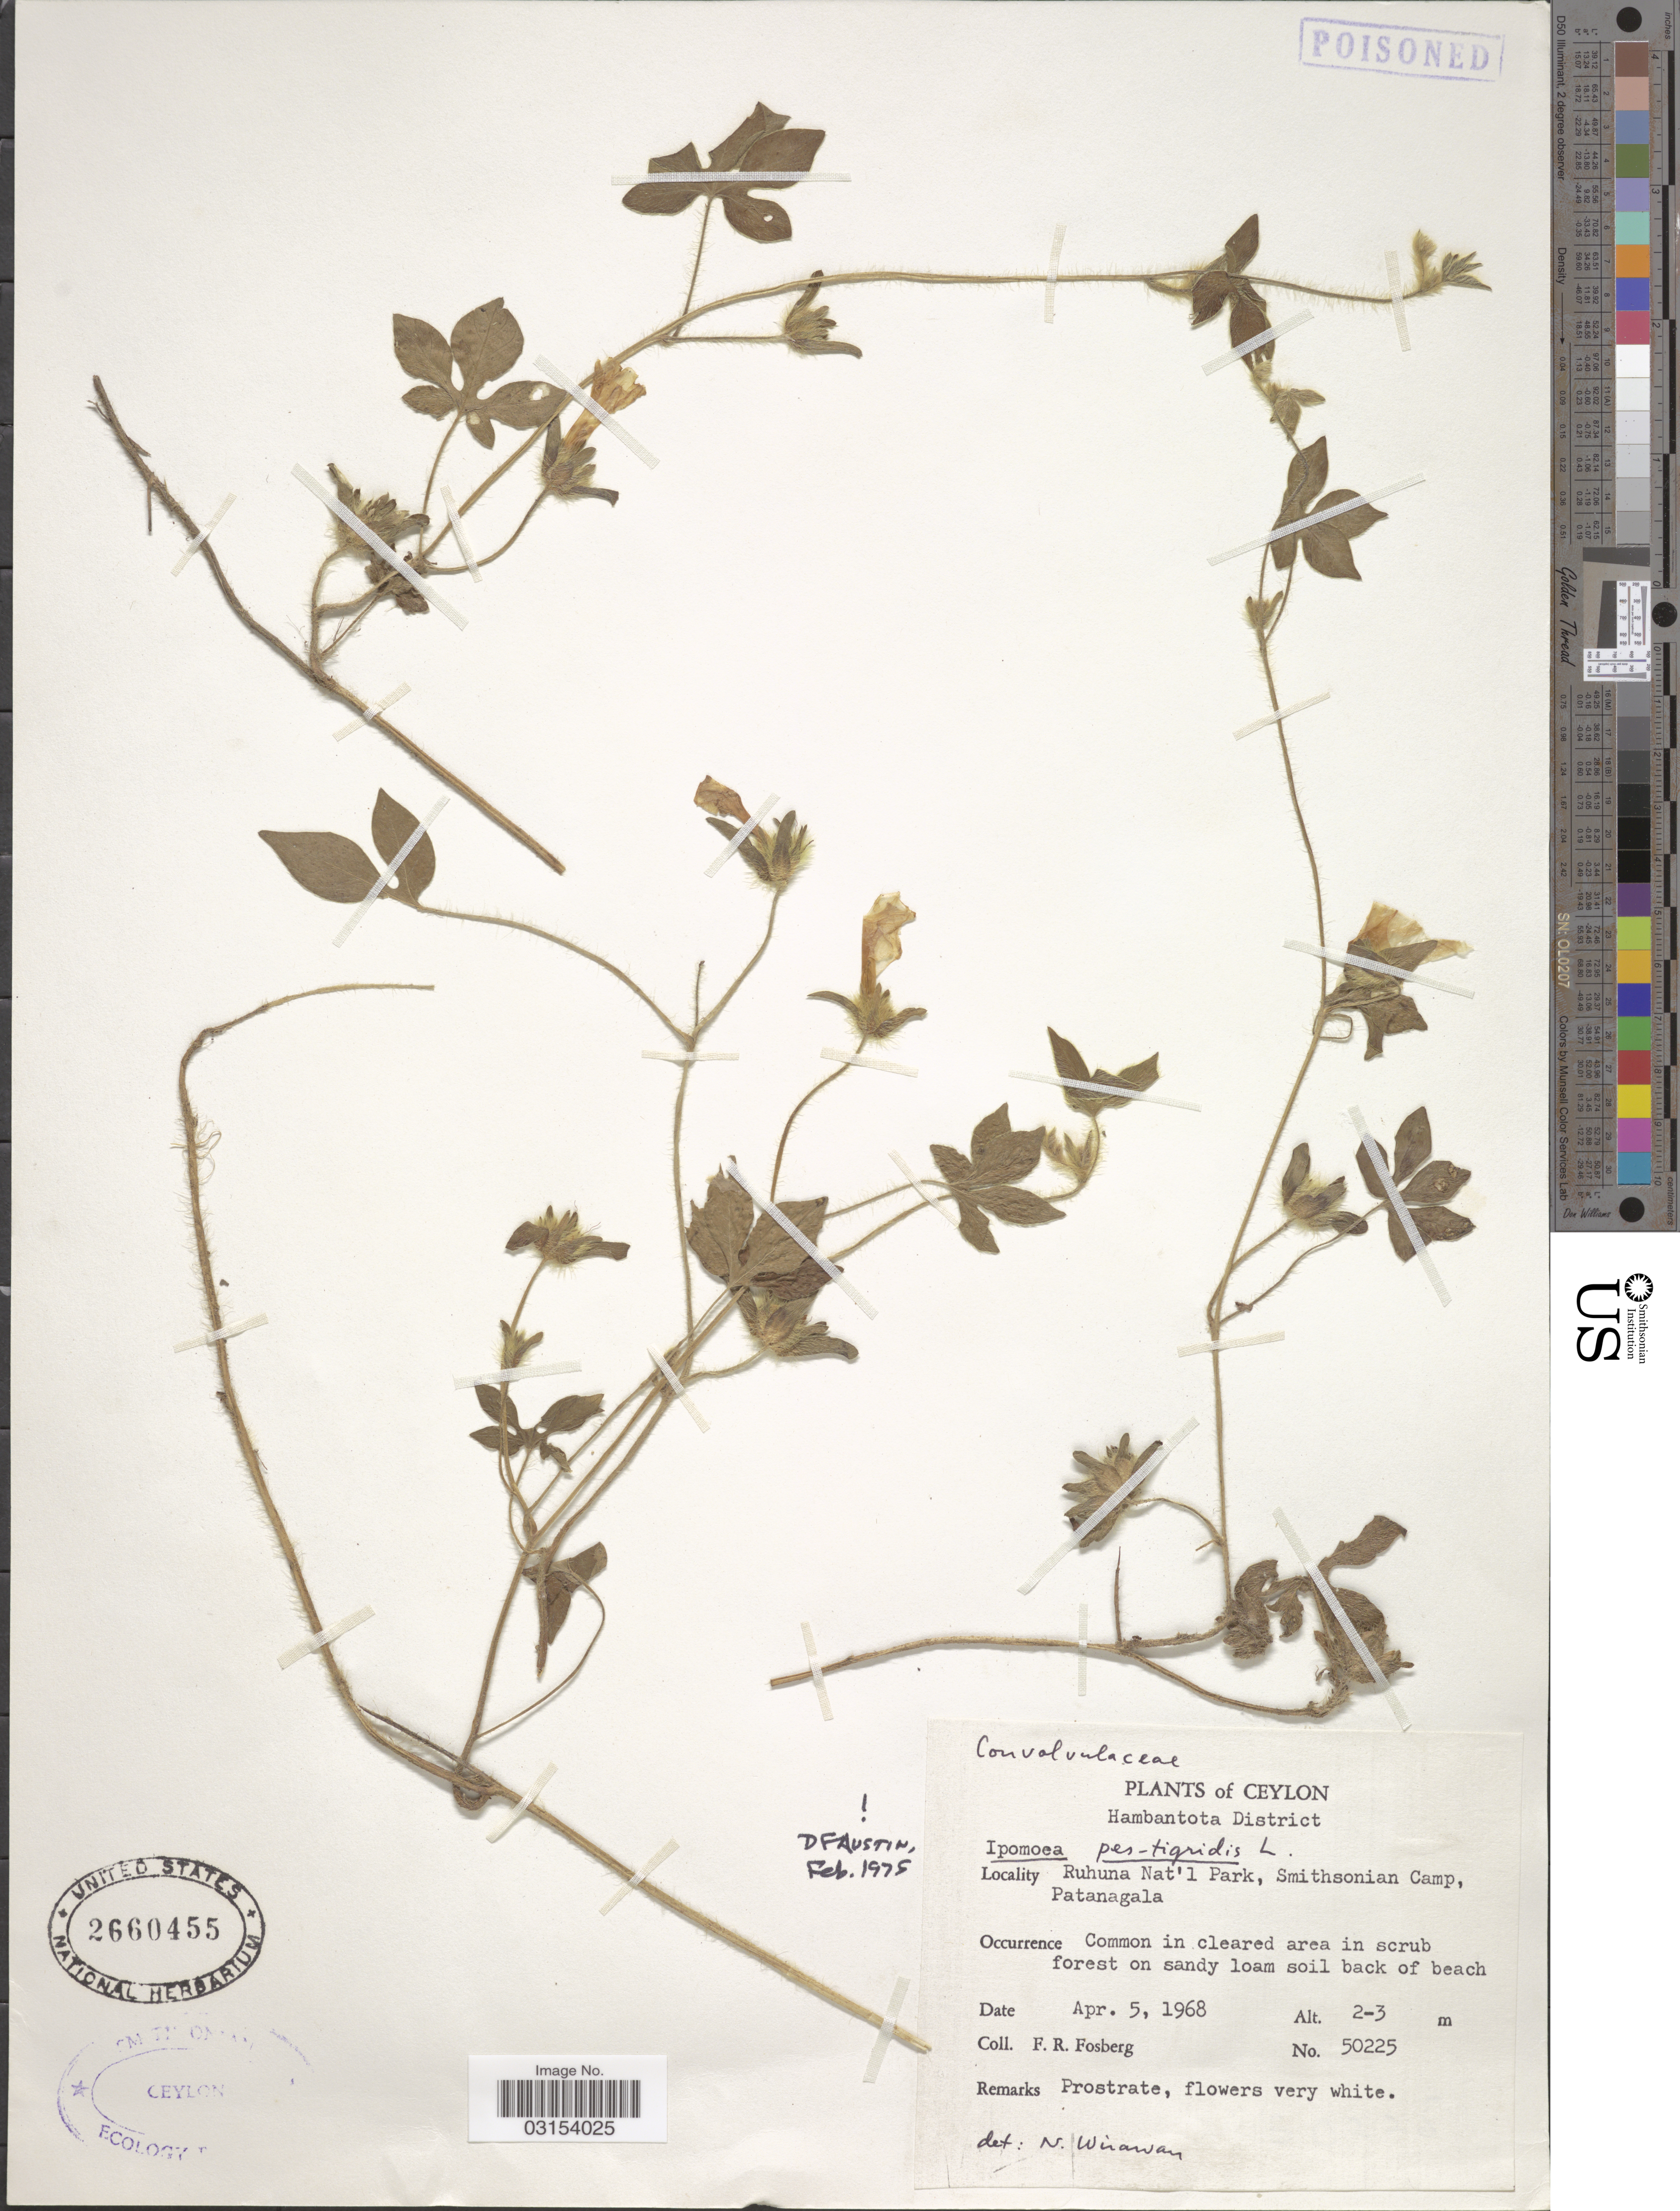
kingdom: Plantae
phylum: Tracheophyta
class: Magnoliopsida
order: Solanales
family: Convolvulaceae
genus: Ipomoea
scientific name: Ipomoea pes-tigridis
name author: L.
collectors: F. R. Fosberg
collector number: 50225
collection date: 1968-04-05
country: Sri Lanka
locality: Ceylon. Hambantota District. Ruhuna Nat'l Park, Smithsonian Camp, Patanagala.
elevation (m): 2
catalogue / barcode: US 2660455